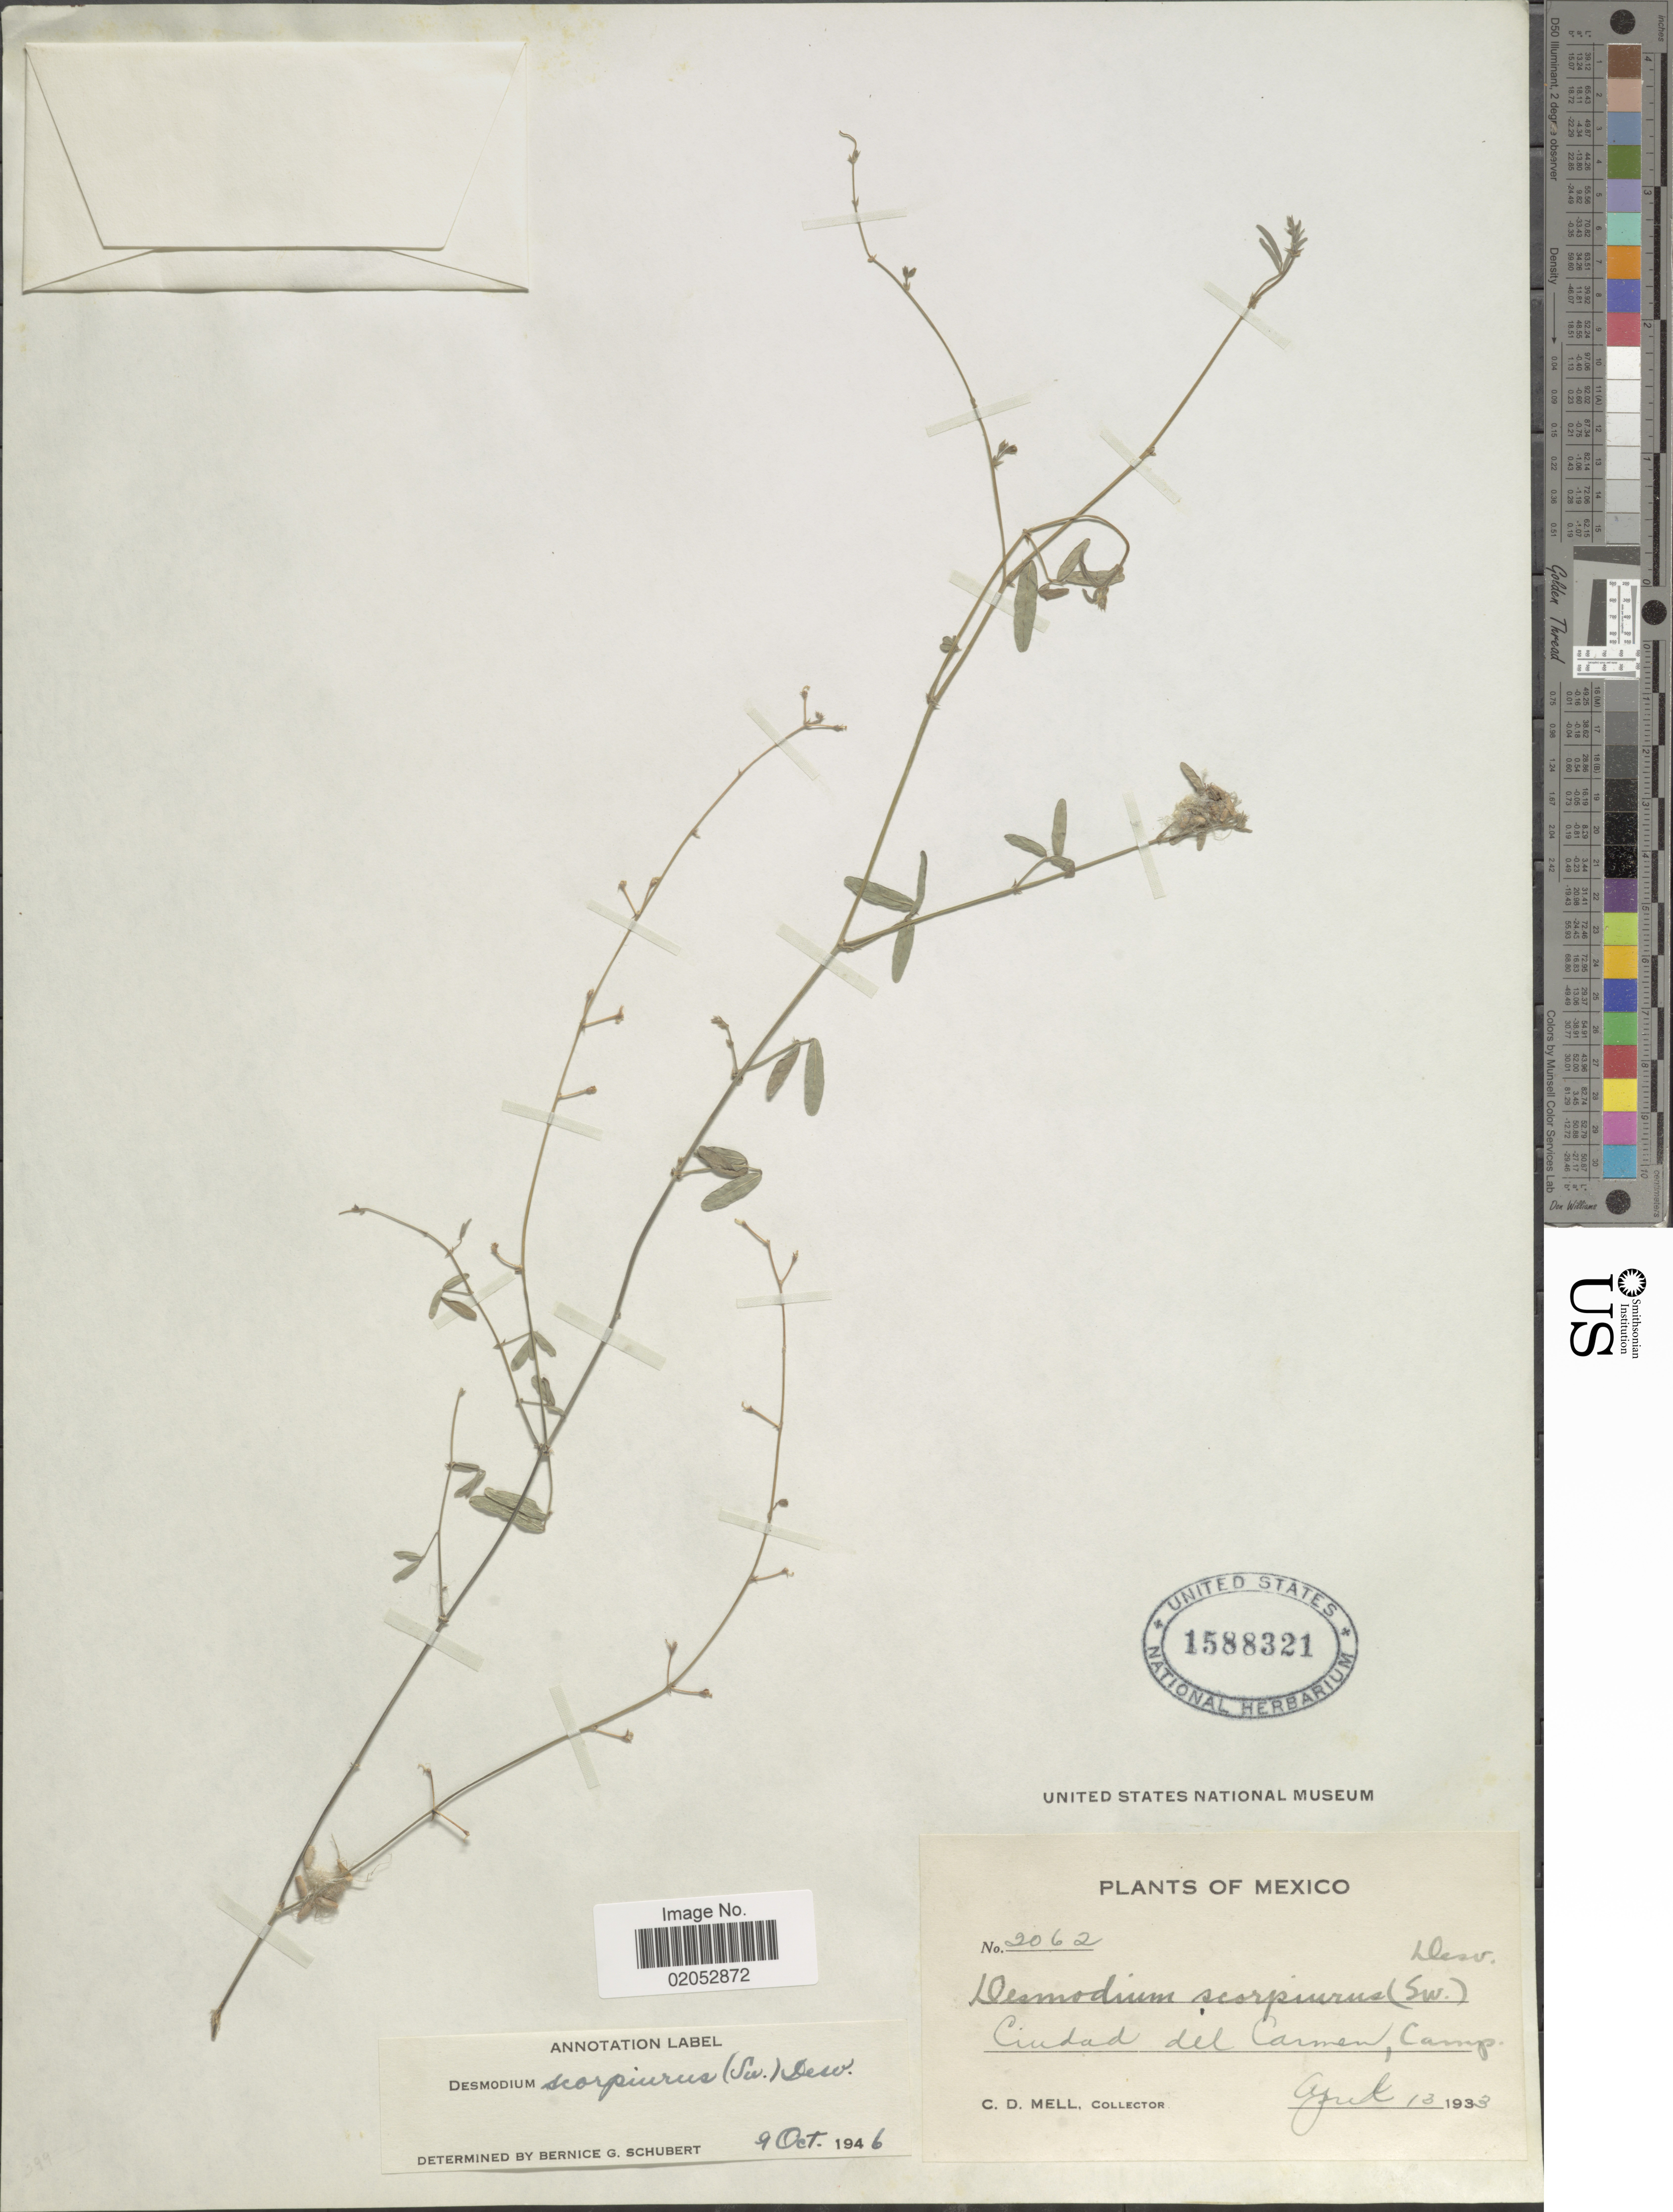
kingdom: Plantae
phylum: Tracheophyta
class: Magnoliopsida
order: Fabales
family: Fabaceae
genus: Desmodium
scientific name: Desmodium scorpiurus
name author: (Sw.) Desv. ex DC.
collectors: C. D. Mell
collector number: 2062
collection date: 1933-04-13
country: Mexico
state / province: Campeche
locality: Cuidad del Carmen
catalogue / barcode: US 1588321